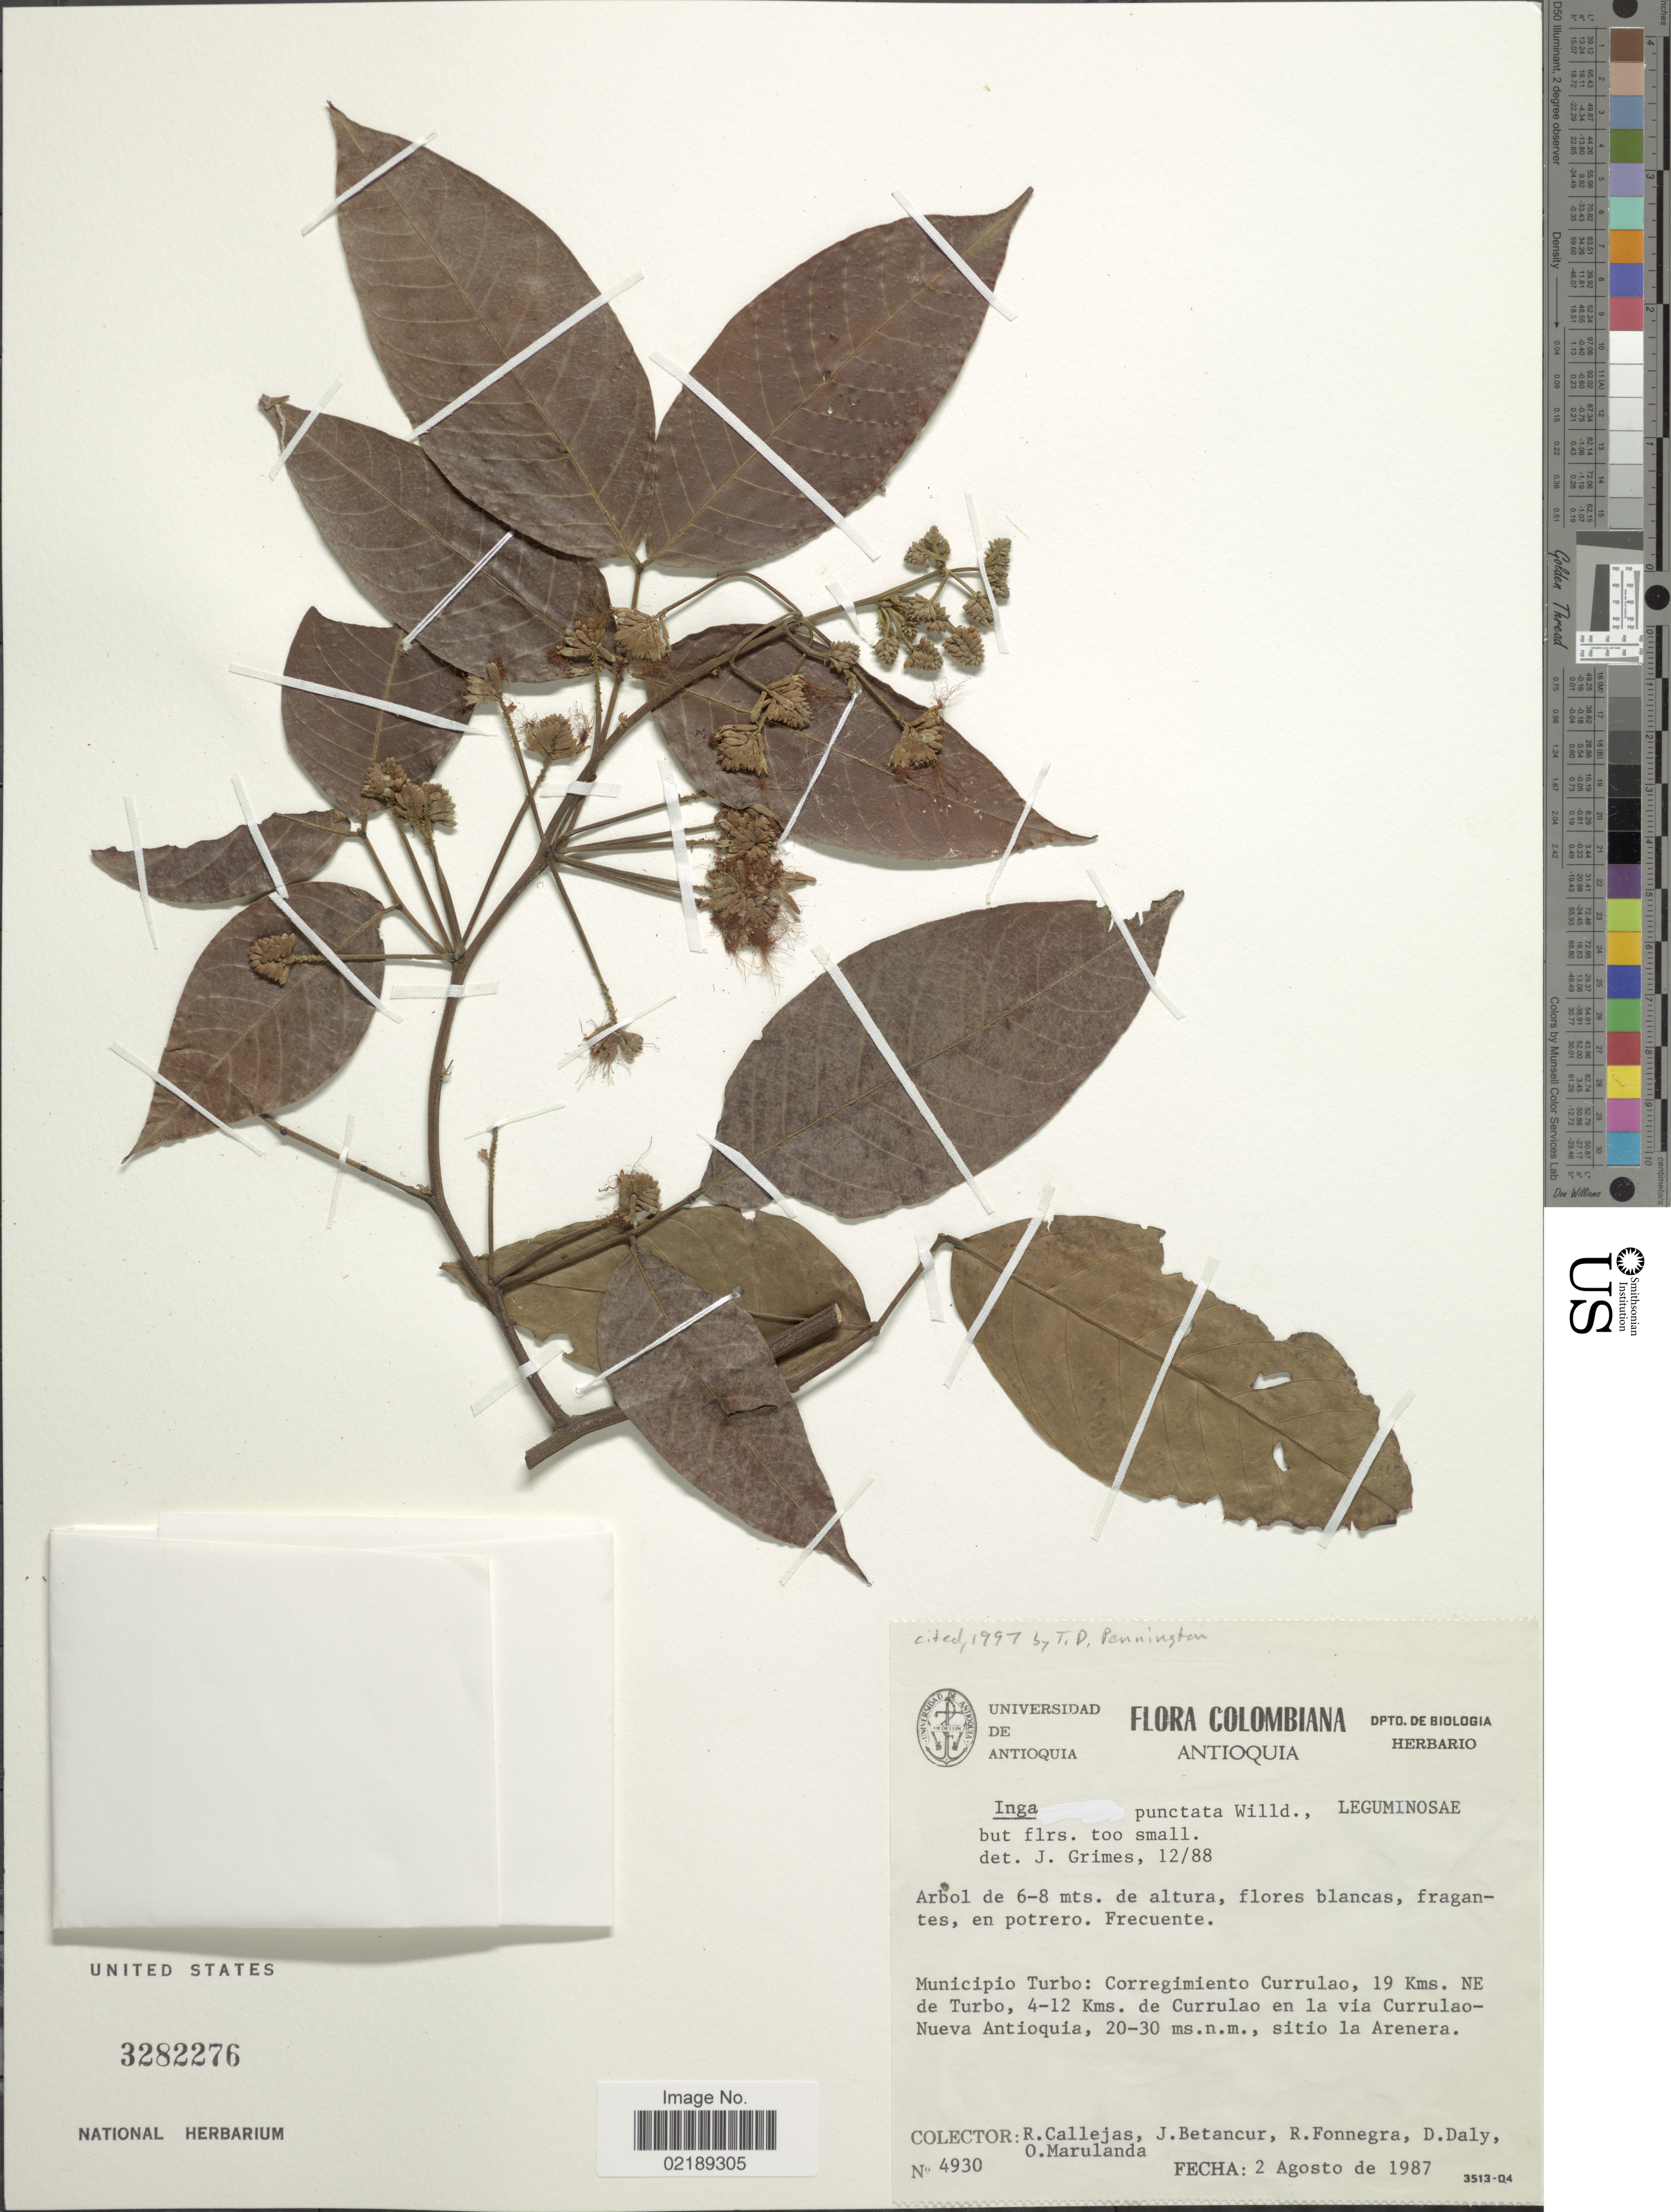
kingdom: Plantae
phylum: Tracheophyta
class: Magnoliopsida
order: Fabales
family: Fabaceae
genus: Inga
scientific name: Inga punctata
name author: Willd.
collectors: R. Callejas, J. Betancur, R. Fonnegra, D. C. Daly & O. Marulanda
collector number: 4930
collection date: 1987-08-02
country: Colombia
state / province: Antioquia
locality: Municipio Turbo: Corregimiento Currulao, 19 Kms. NE de Turbo, 4-12 Kms. de Currulao en la via Currulao-Nueva Antioquia, sitio la Arenera.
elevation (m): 20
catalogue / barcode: US 3282276